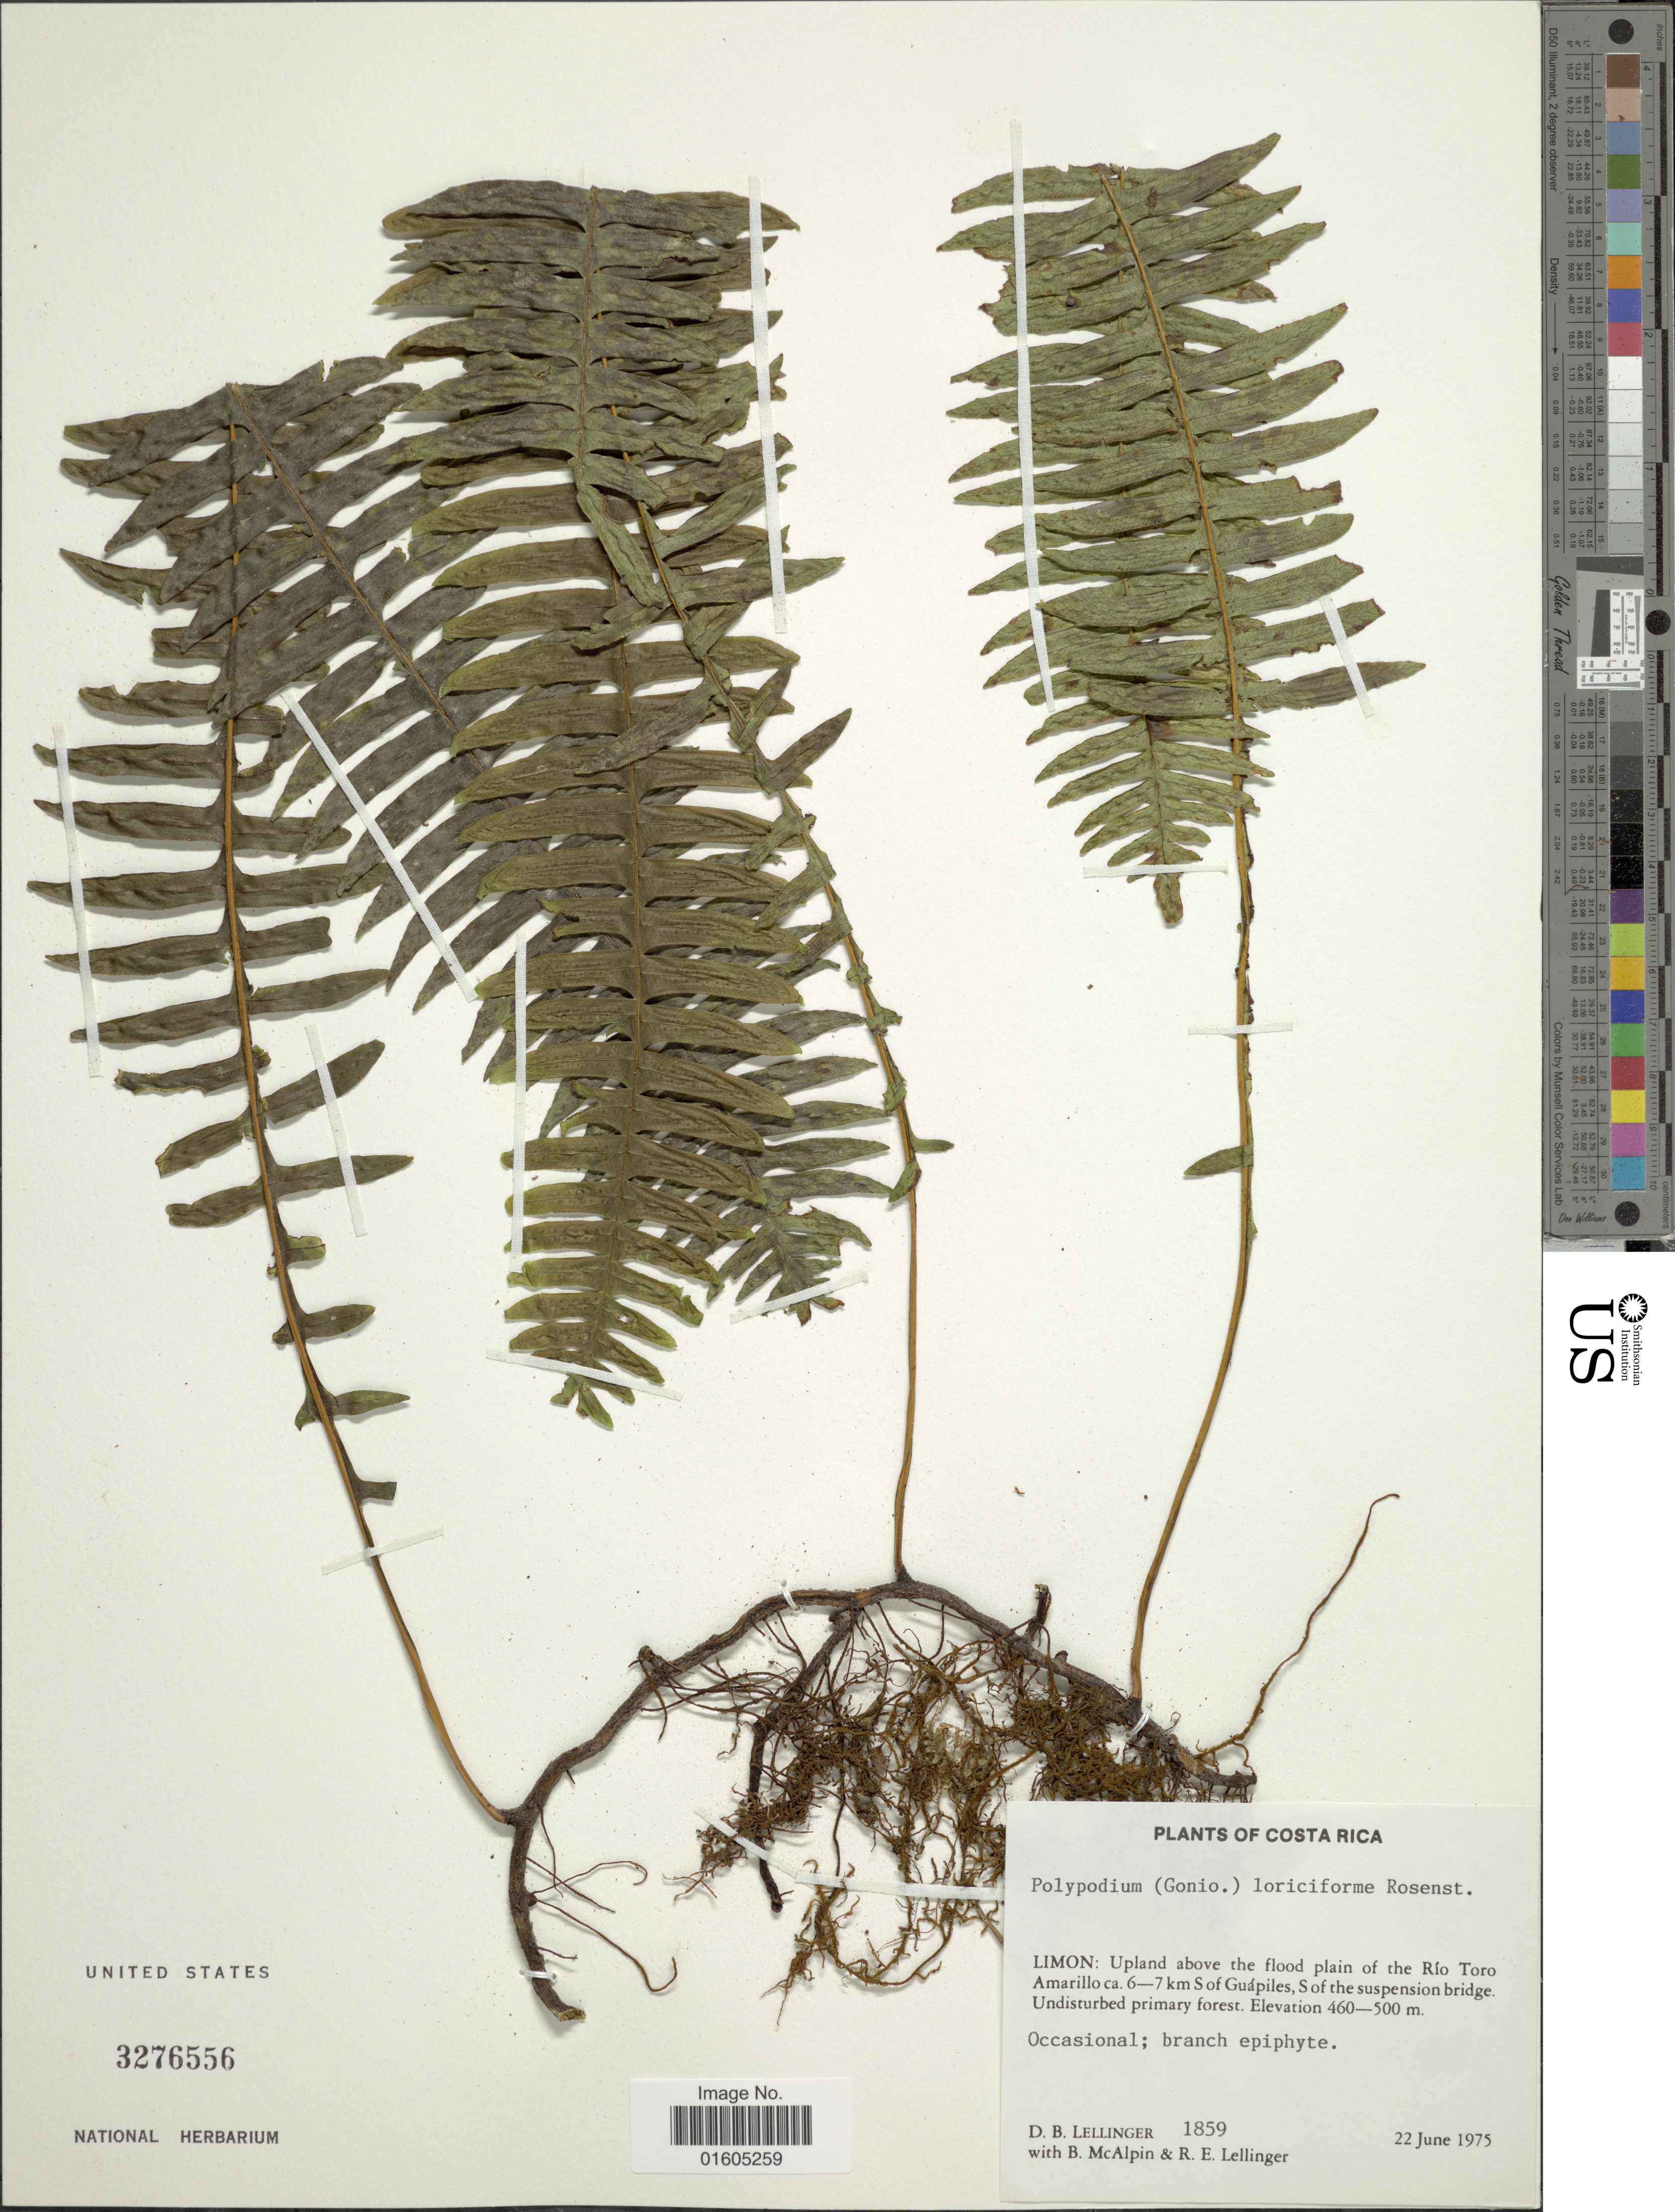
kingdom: Plantae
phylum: Tracheophyta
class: Polypodiopsida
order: Polypodiales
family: Polypodiaceae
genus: Serpocaulon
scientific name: Serpocaulon loriciforme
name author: (Rosenst.) A.R. Sm.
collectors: D. B. Lellinger, B. McAlpin & R. E. Lellinger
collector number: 1859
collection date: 1975-06-22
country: Costa Rica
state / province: Limón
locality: Costa Rica. Limon: Upland above the flood plain of the Rio Toro Amarillo ca. 6-7 km S of Guapiles, S of the suspension bridge. Undisturbed primary forest.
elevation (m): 460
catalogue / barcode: US 3276556